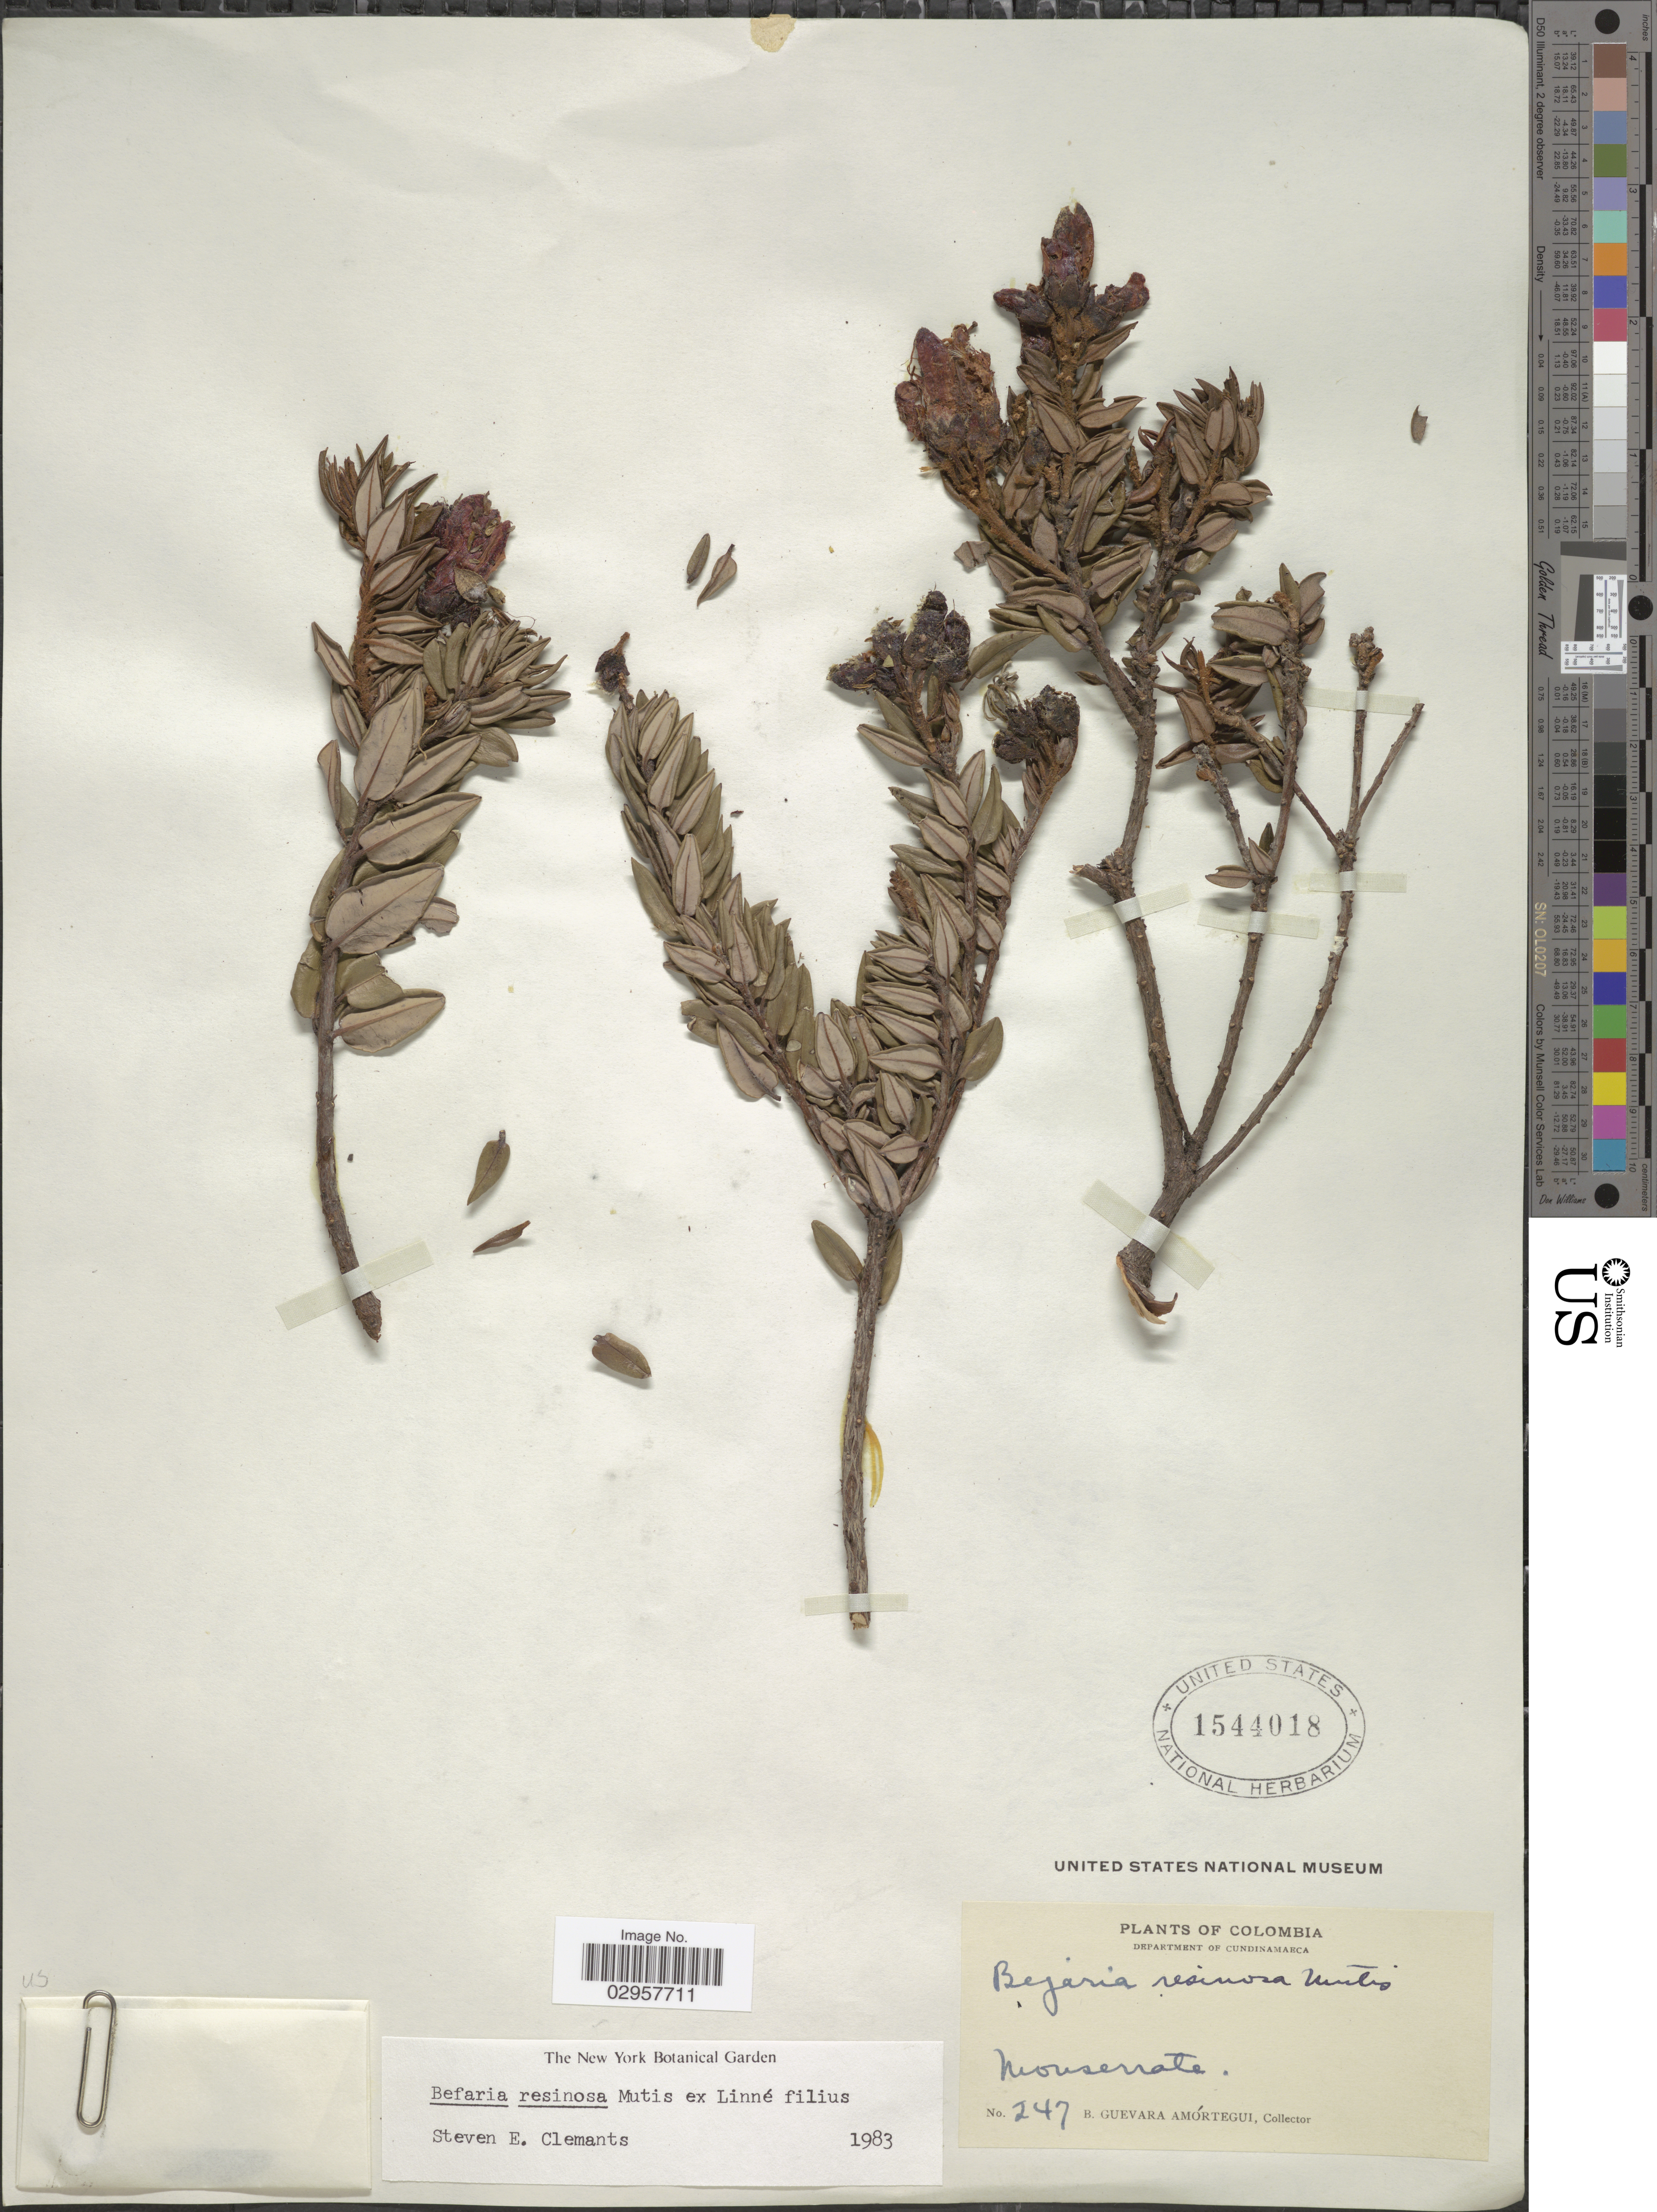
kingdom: Plantae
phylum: Tracheophyta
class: Magnoliopsida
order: Ericales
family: Ericaceae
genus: Befaria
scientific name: Befaria resinosa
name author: Mutis ex L. f.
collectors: B. Guevara Amortegui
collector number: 247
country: Colombia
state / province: Cundinamarca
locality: Department of Cundinamarca. Monserrate.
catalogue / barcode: US 1544018